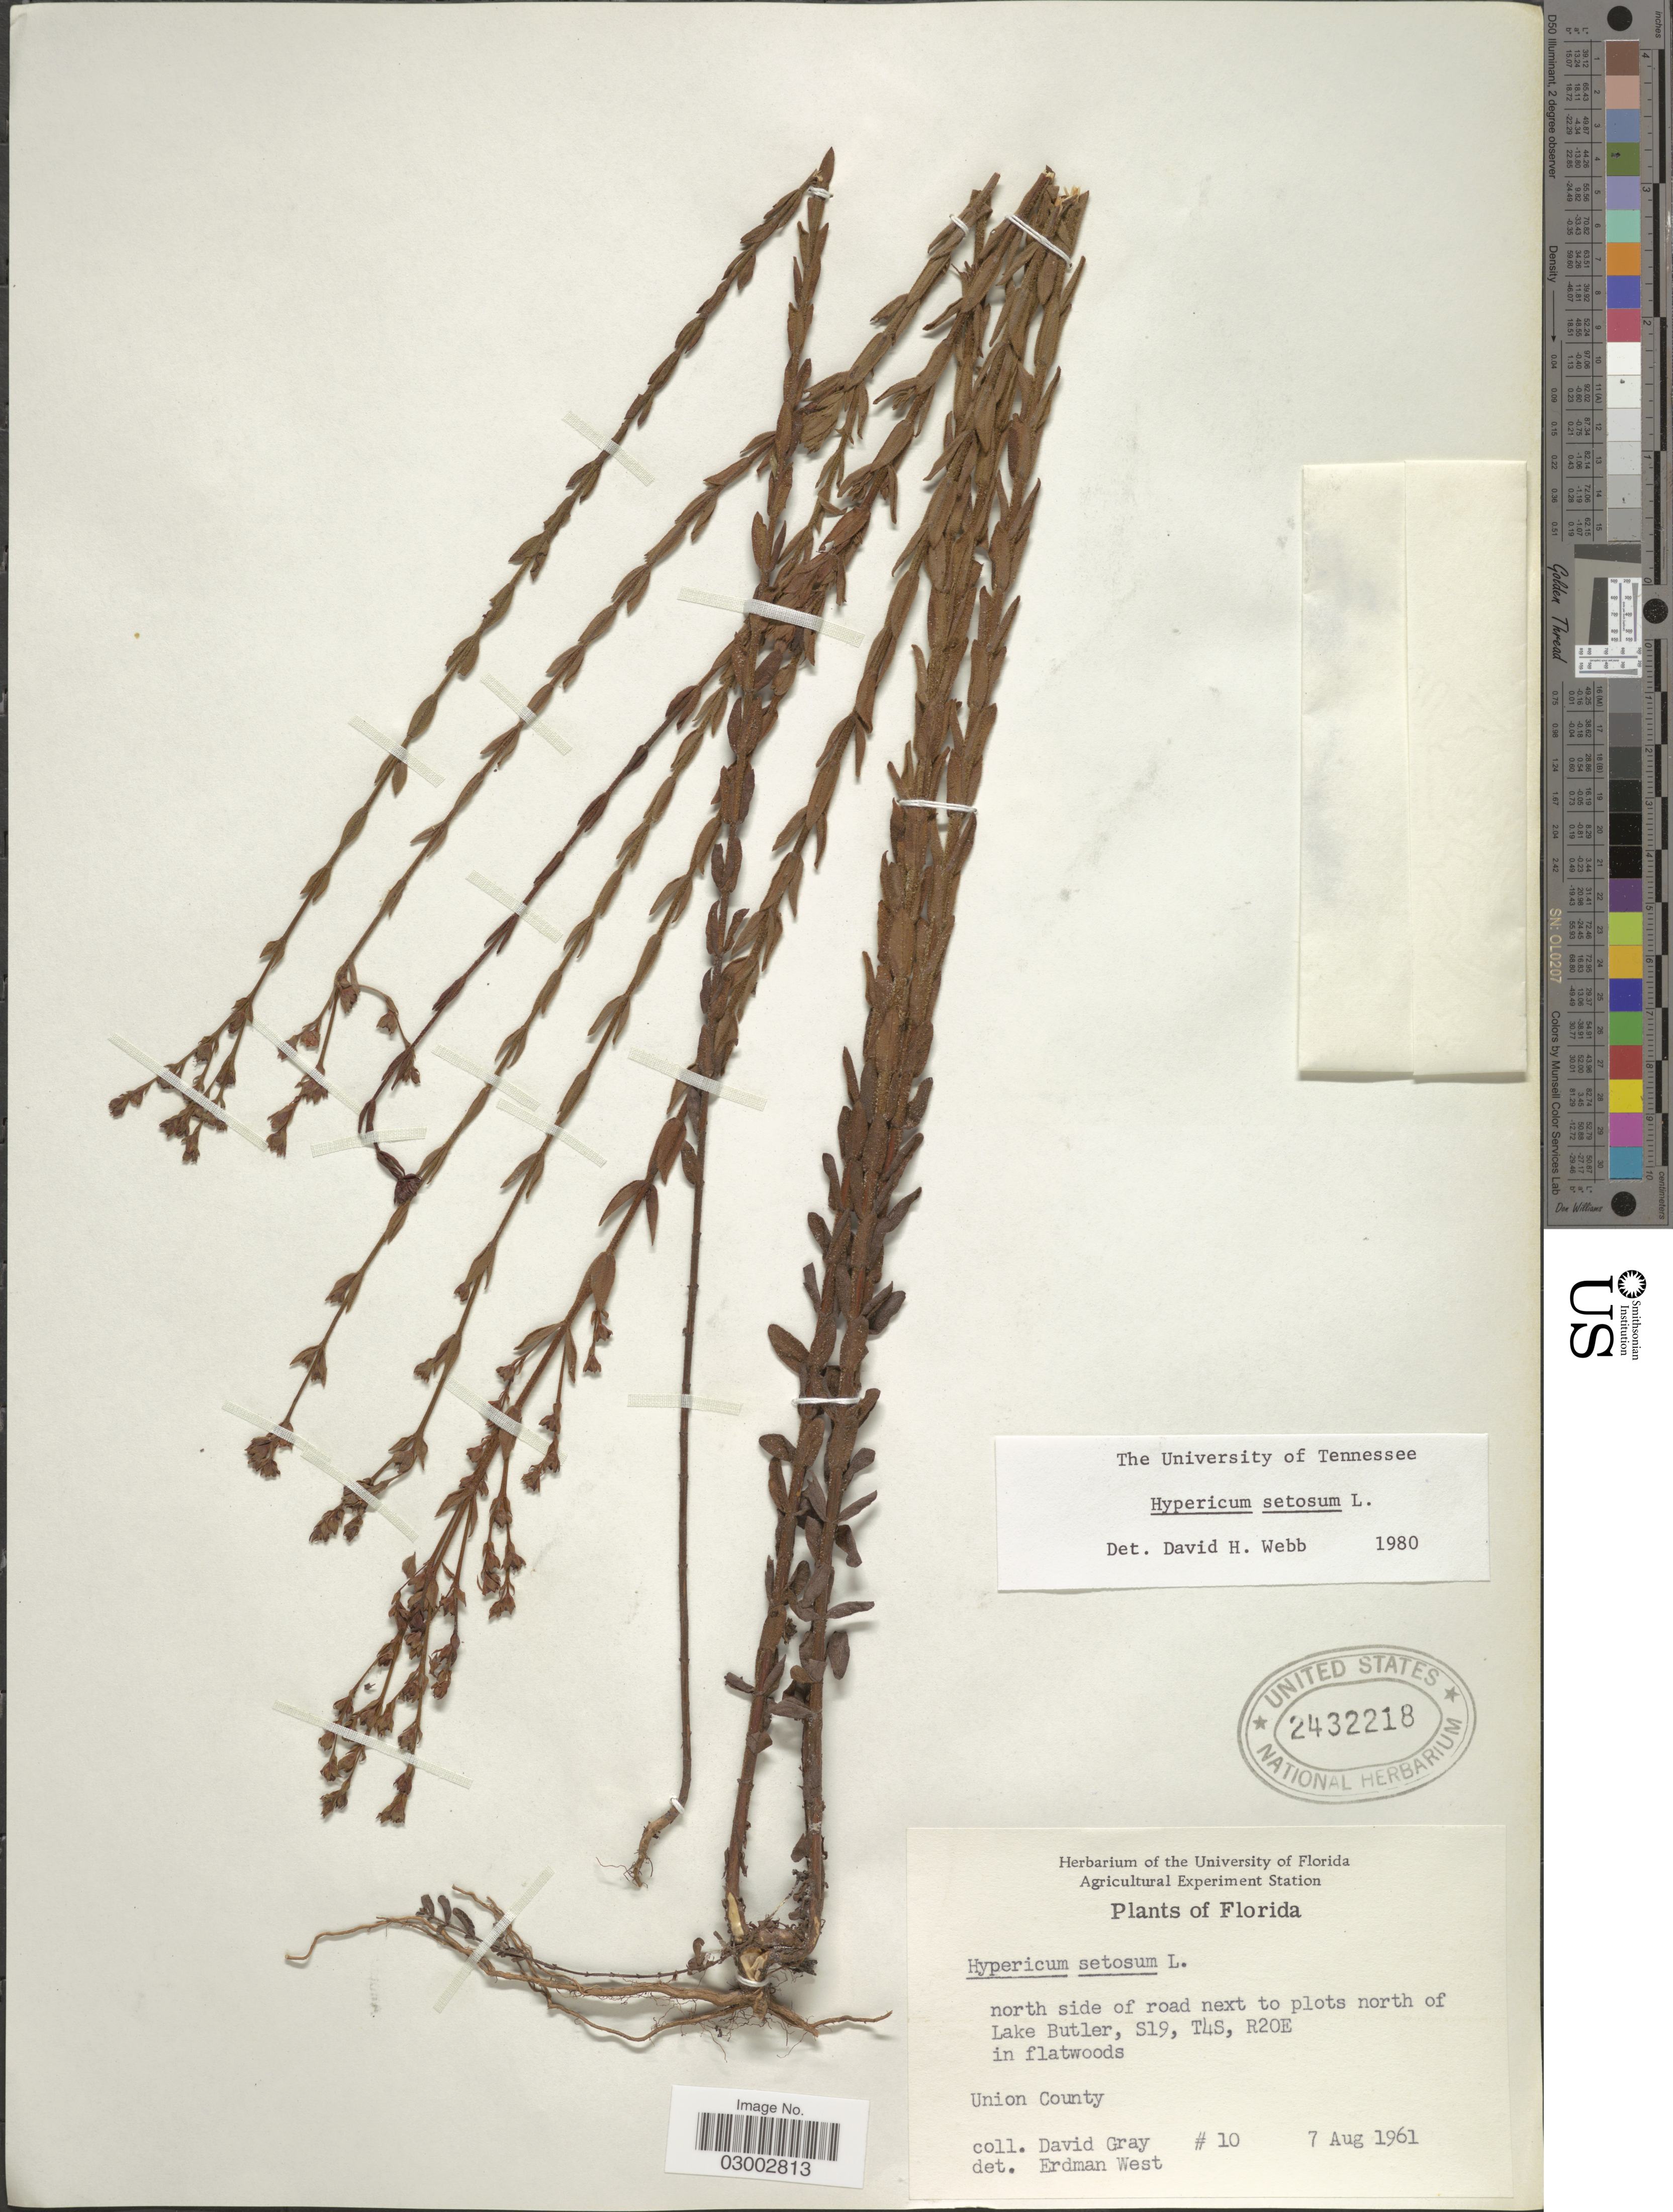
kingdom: Plantae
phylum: Tracheophyta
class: Magnoliopsida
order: Malpighiales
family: Hypericaceae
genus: Hypericum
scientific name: Hypericum setosum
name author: L.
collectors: D. Gray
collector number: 10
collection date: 1961-08-07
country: United States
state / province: Florida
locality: North side of road next to plts north of Lake Butler, S19, T4S, R20E. Union County.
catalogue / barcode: US 2432218